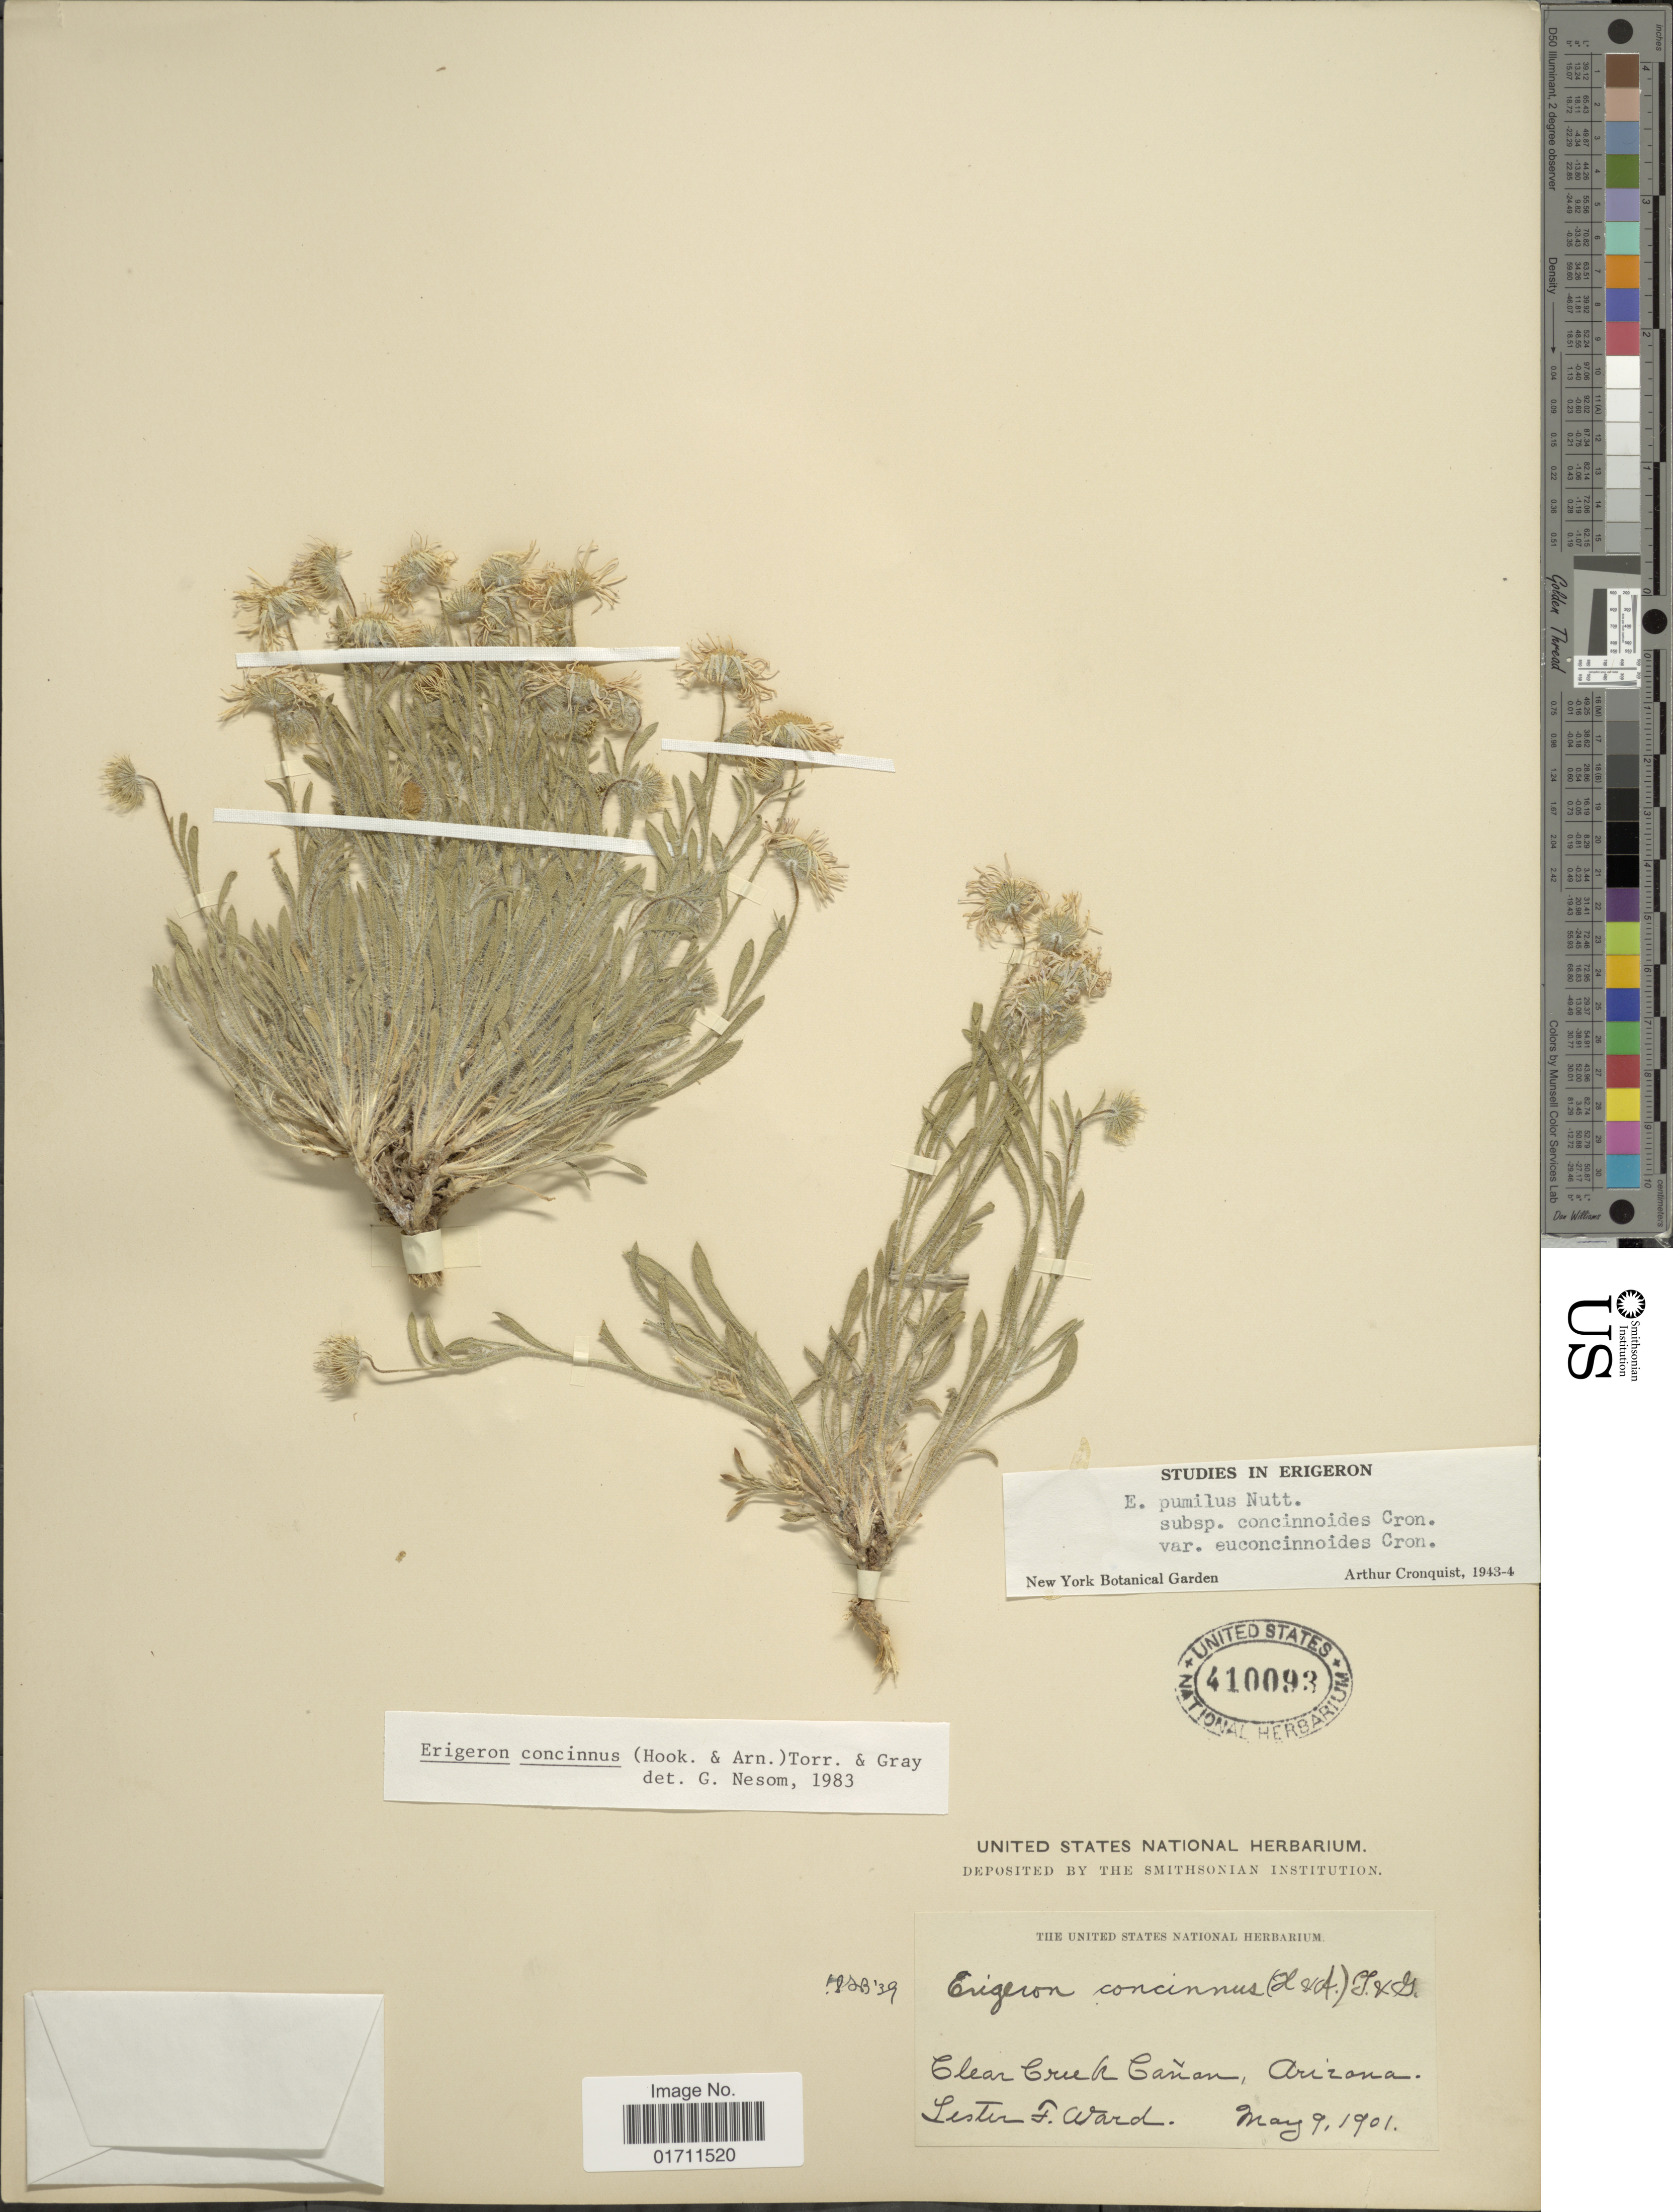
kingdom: Plantae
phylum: Tracheophyta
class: Magnoliopsida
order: Asterales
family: Asteraceae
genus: Erigeron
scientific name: Erigeron concinnus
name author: (Hook. & Arn.) Torr. & A. Gray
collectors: L. F. Ward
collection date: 1901-05-09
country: United States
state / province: Arizona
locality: Clear Creek Cañon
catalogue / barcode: US 410093